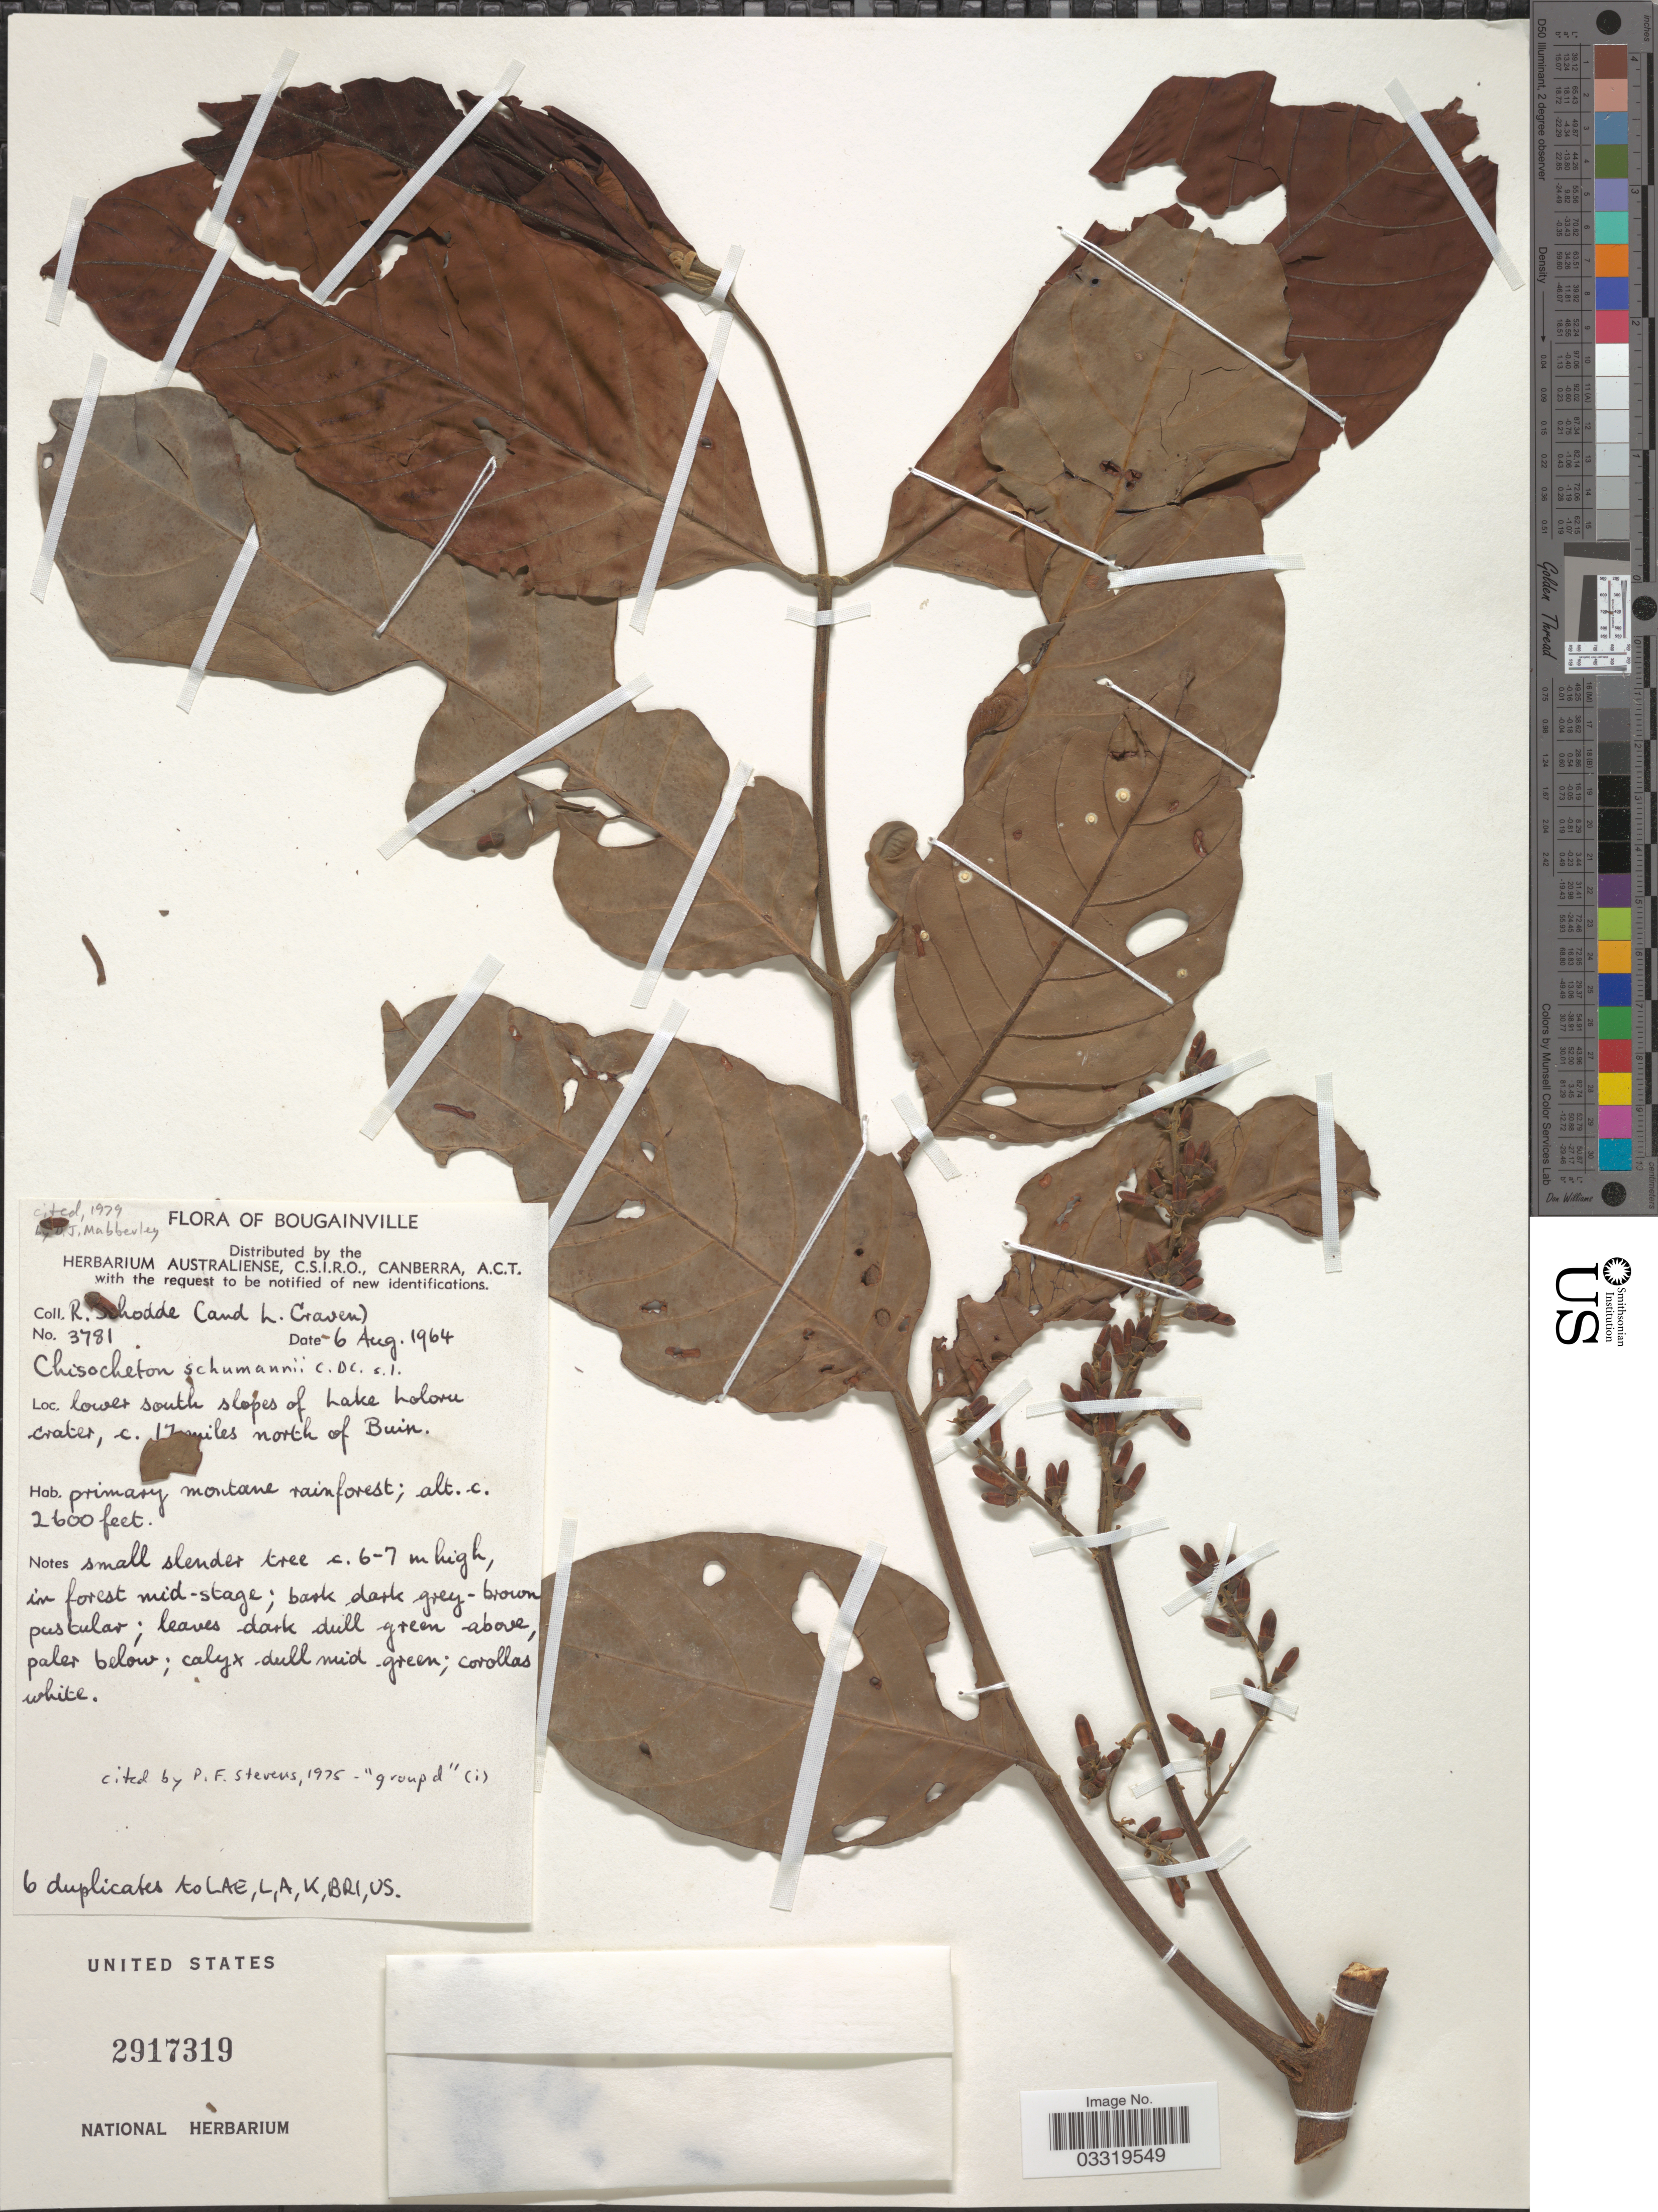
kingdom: Plantae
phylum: Tracheophyta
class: Magnoliopsida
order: Sapindales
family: Meliaceae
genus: Chisocheton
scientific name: Chisocheton lasiocarpus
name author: (Miq.) Valeton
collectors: R. Schodde & L. A. Craven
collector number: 3781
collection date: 1964-08-06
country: Papua New Guinea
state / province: Bougainville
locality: Lower south slopes of Lake Loloru crater, c. 17 [interpreted] miles north of Buin.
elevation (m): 792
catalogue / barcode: US 2917319